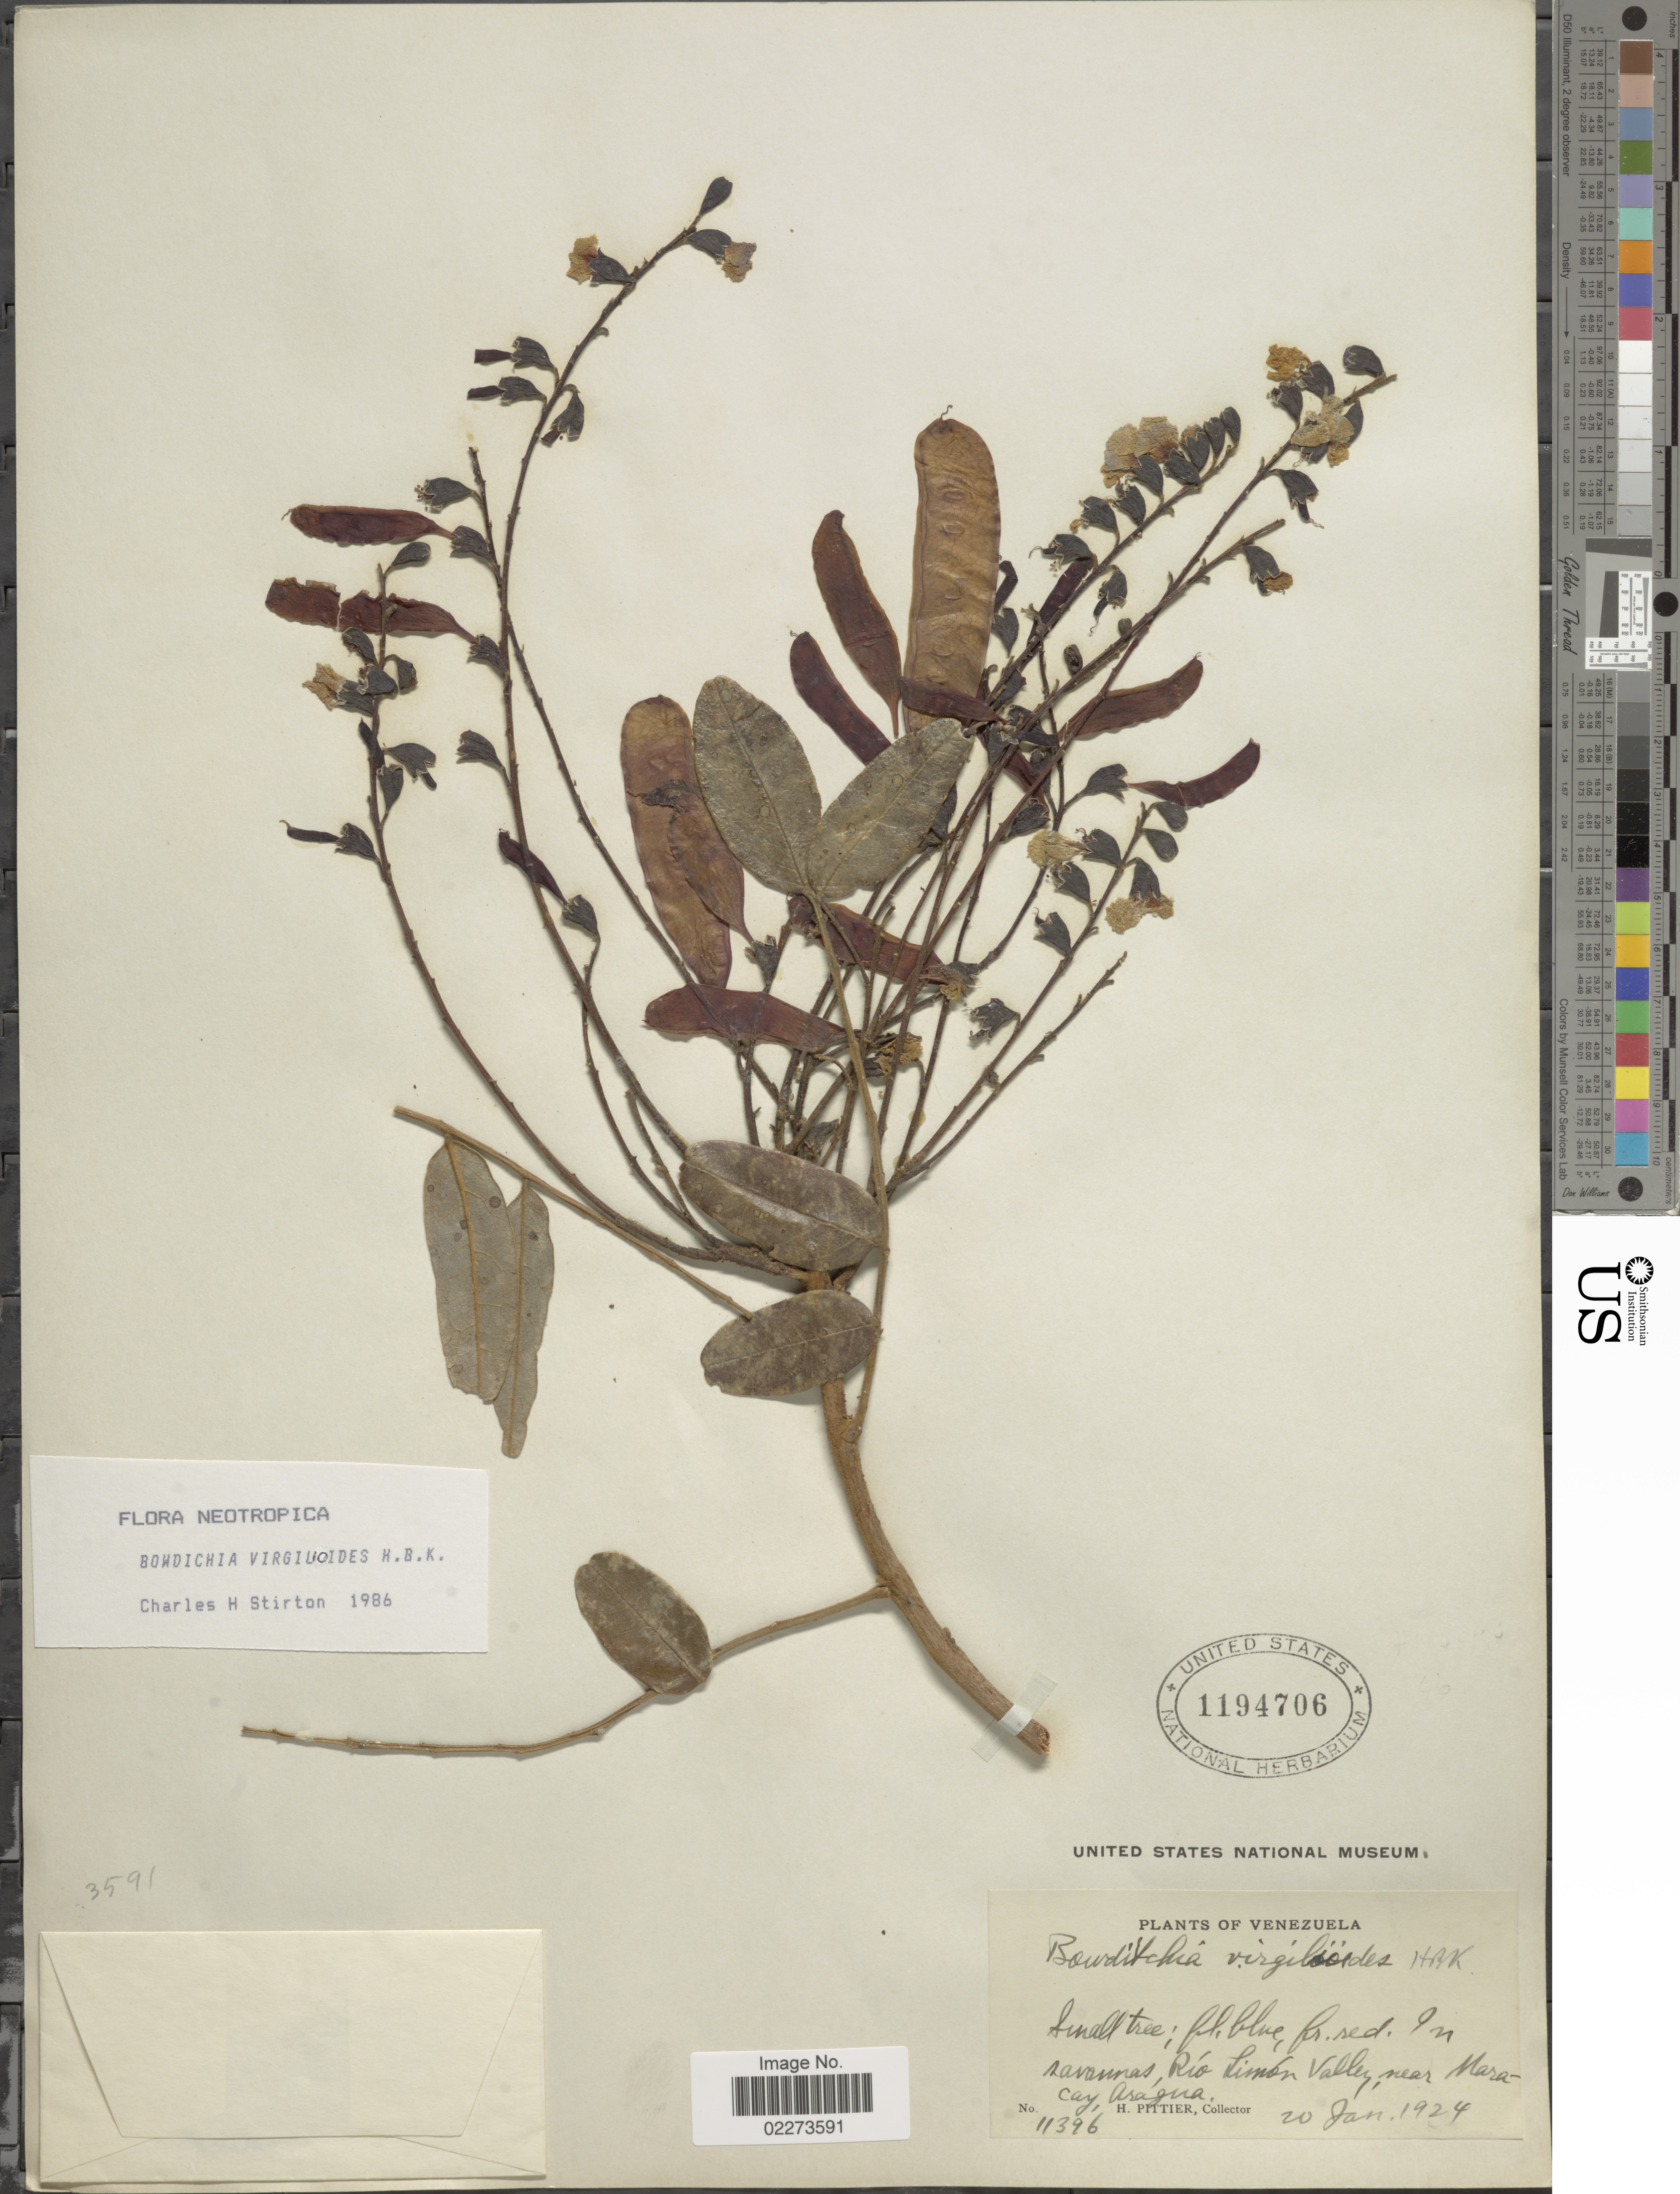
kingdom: Plantae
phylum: Tracheophyta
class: Magnoliopsida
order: Fabales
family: Fabaceae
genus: Bowdichia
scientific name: Bowdichia virgilioides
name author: Kunth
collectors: H. F. Pittier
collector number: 11396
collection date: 1924-01-20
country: Venezuela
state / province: Aragua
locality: Savannas, Rio Limon valley, near Meracay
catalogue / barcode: US 1194706